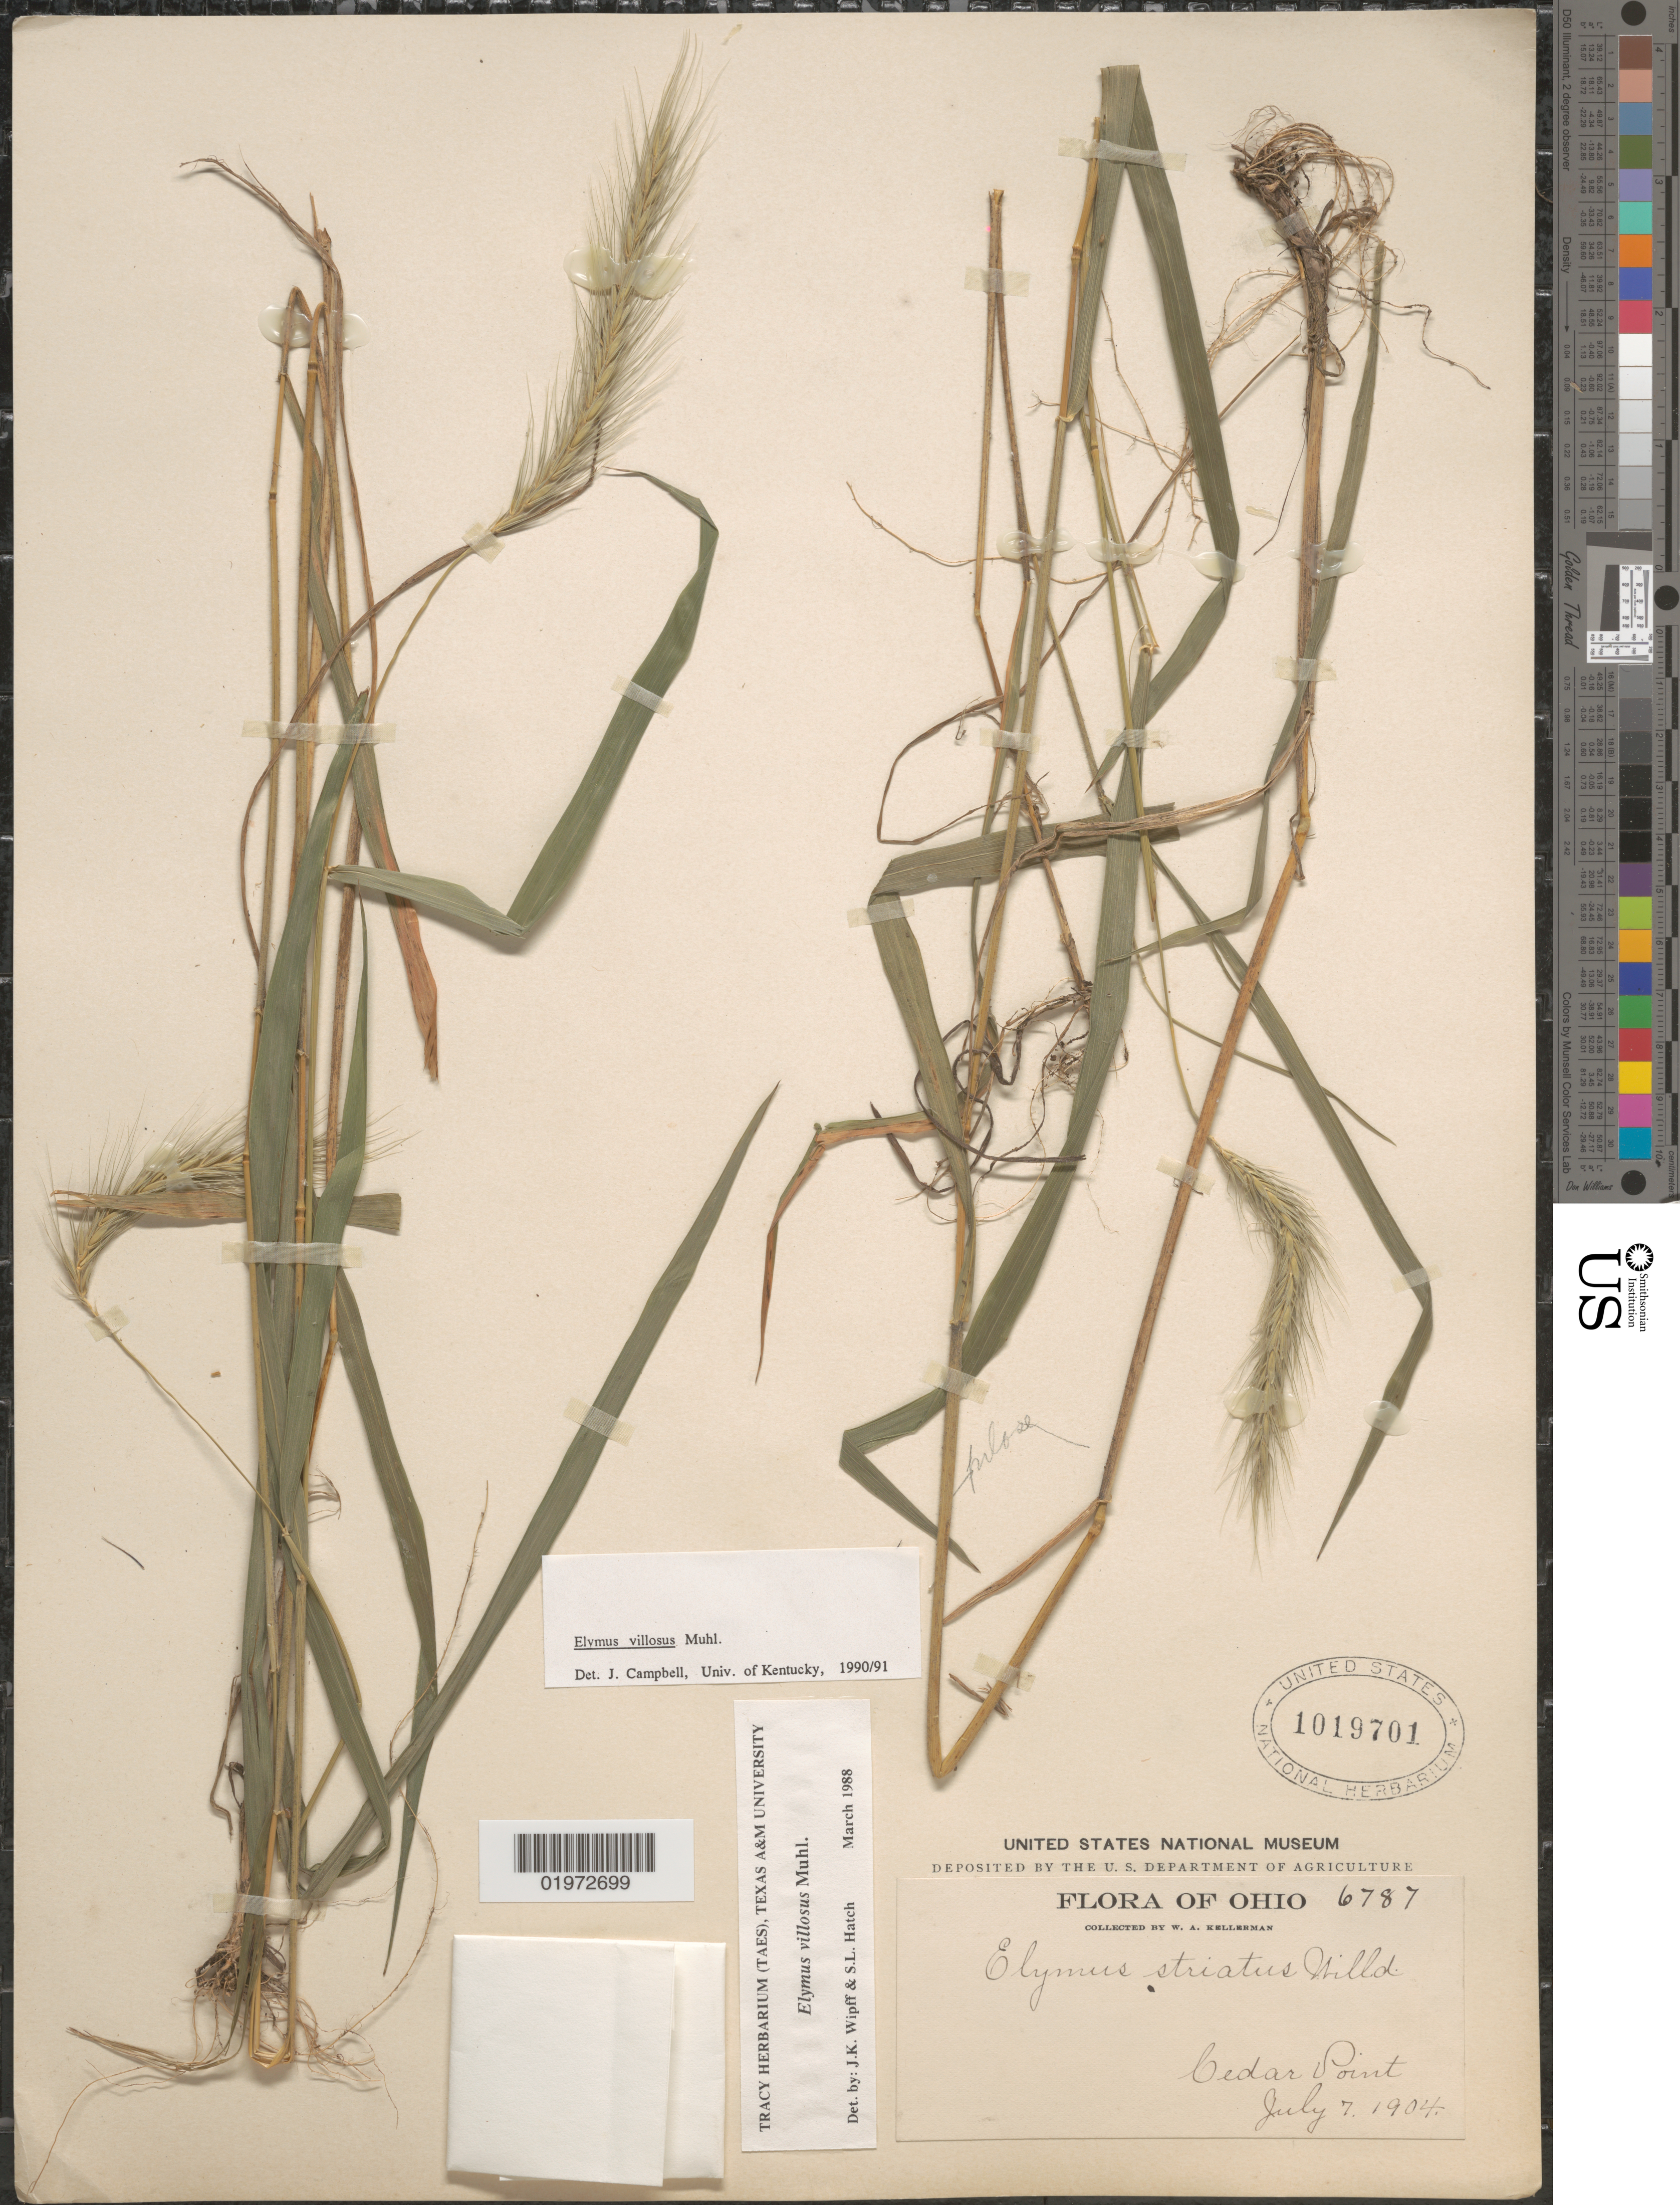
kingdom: Plantae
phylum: Tracheophyta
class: Liliopsida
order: Poales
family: Poaceae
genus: Elymus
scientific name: Elymus villosus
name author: Muhl. ex Willd.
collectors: W. Kellerman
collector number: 6787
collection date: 1904-07-07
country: United States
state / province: Ohio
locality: Cedar Point.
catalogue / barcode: US 1019701